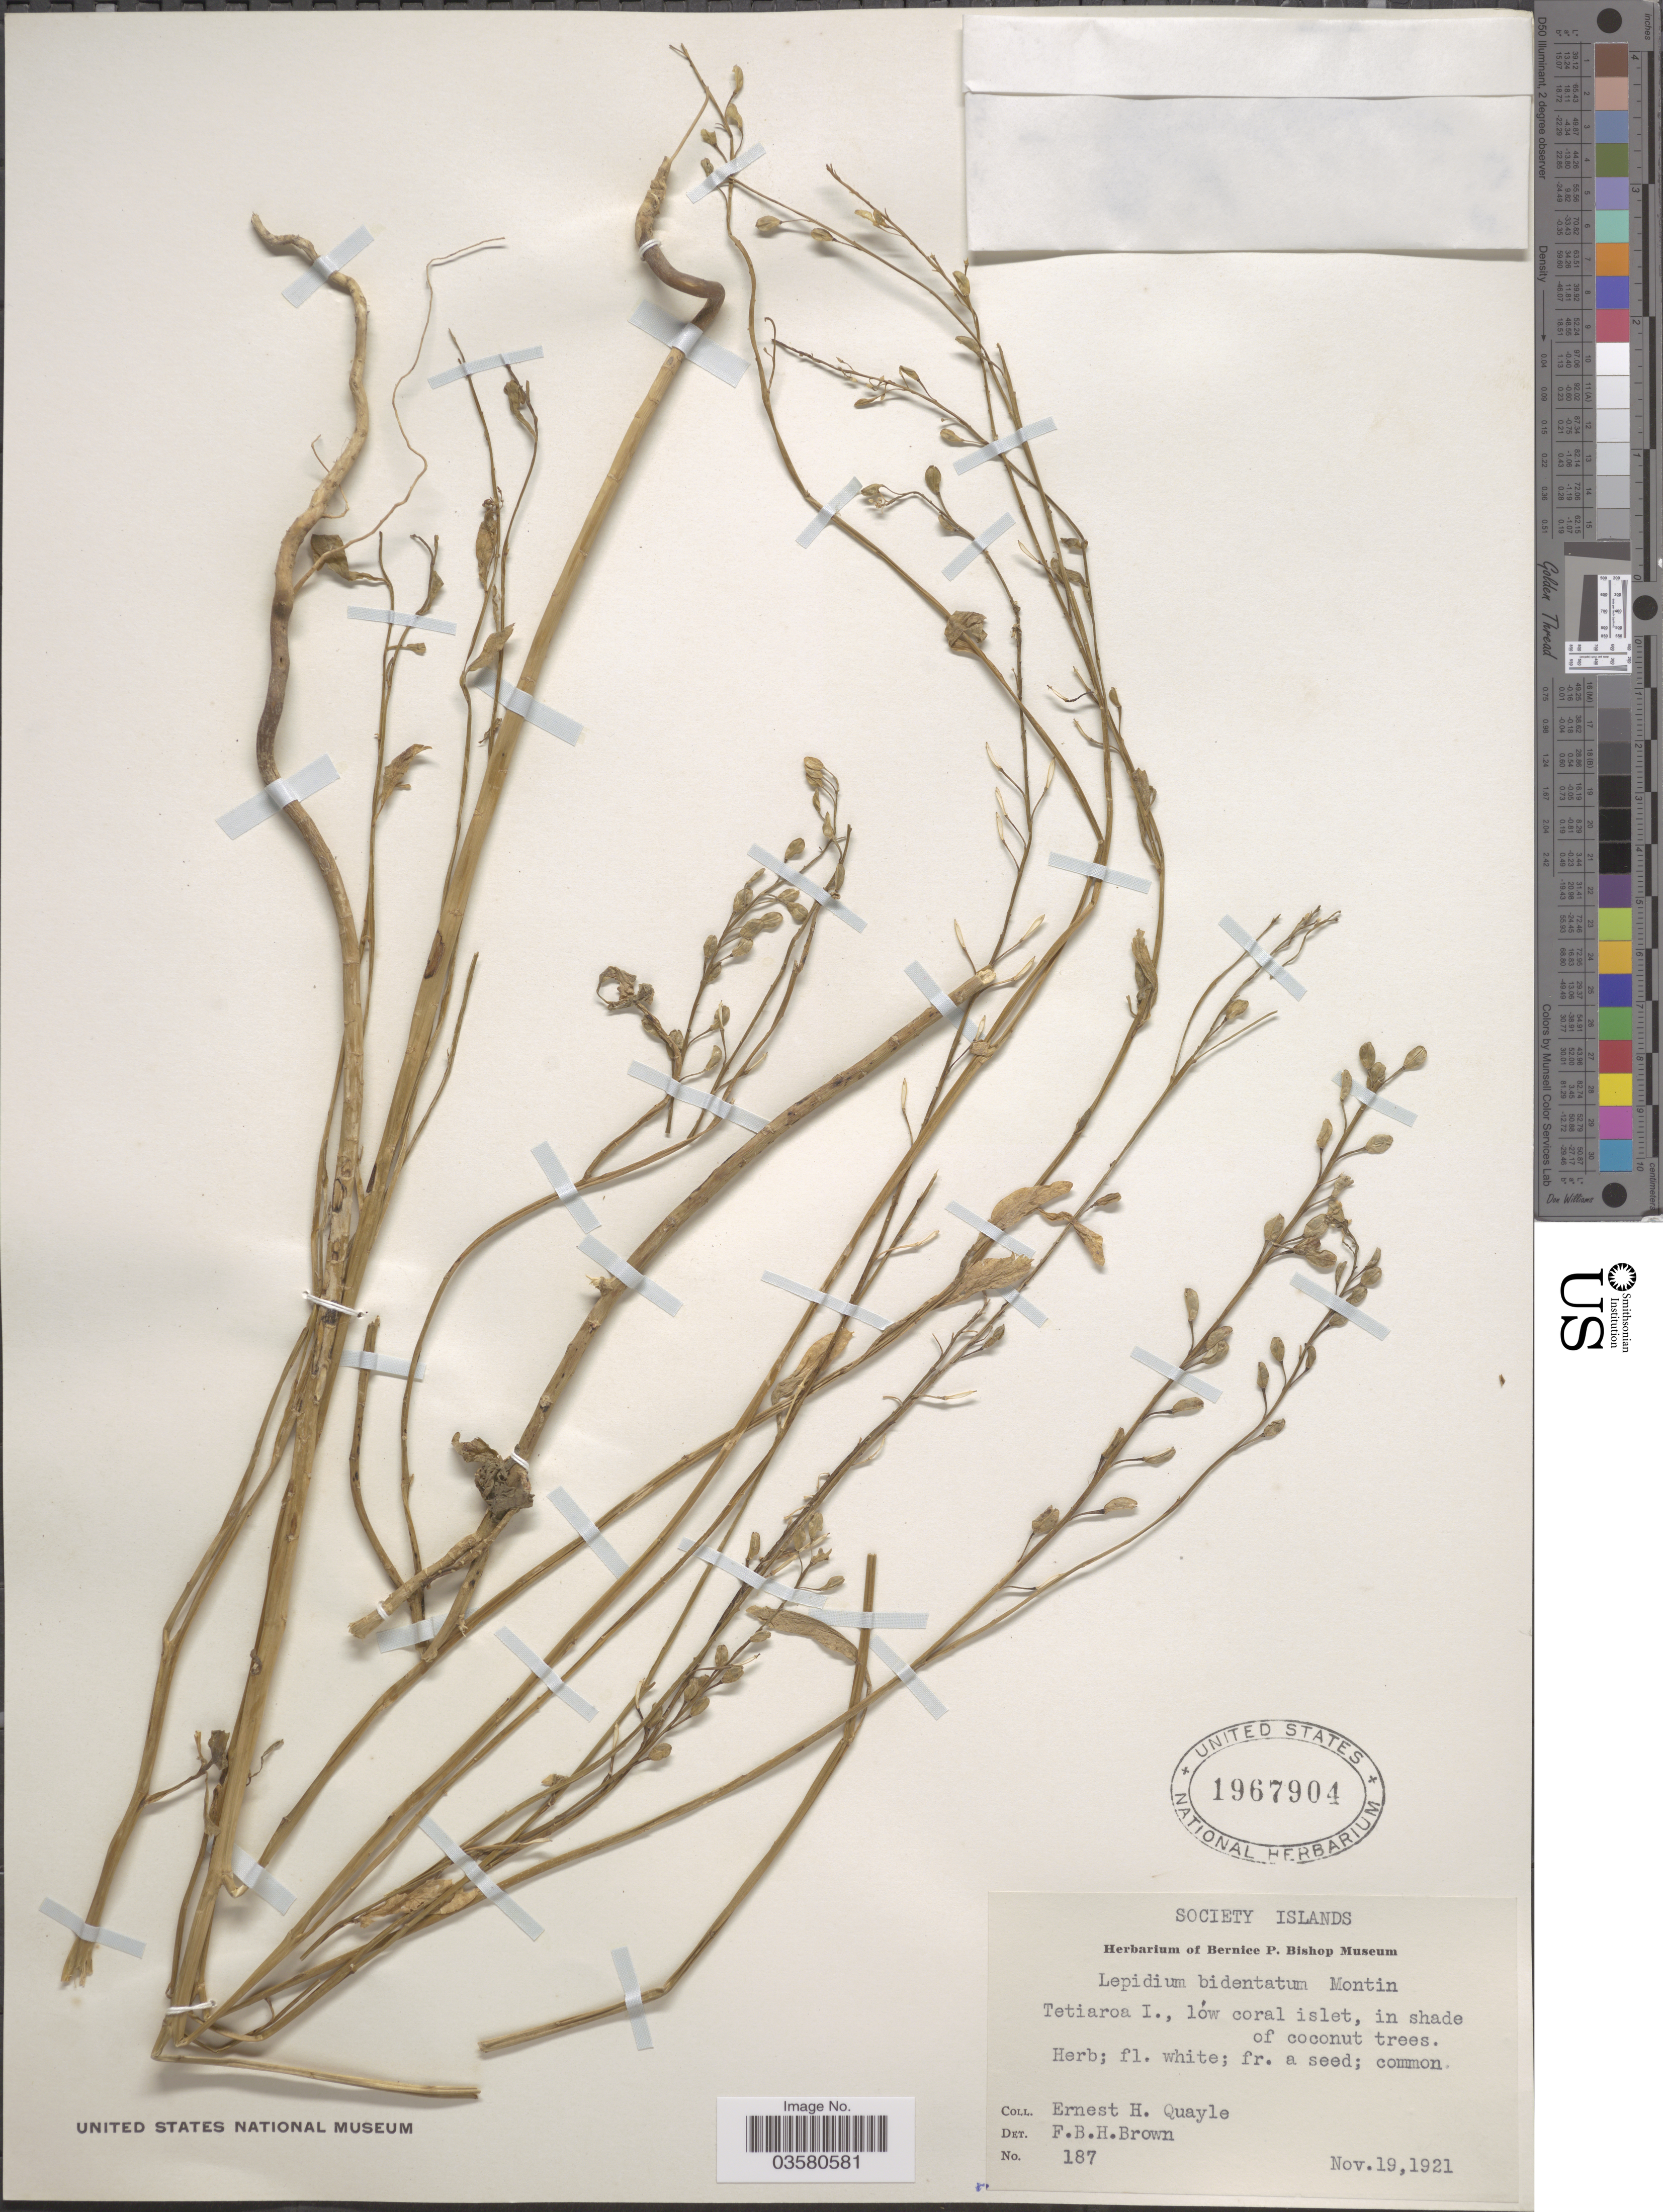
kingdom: Plantae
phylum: Tracheophyta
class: Magnoliopsida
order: Brassicales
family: Brassicaceae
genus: Lepidium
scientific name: Lepidium bidentatum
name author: Montin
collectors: E. Quayle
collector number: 187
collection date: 1921-11-19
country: French Polynesia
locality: Society Islands. Tetiaroa I.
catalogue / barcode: US 1967904